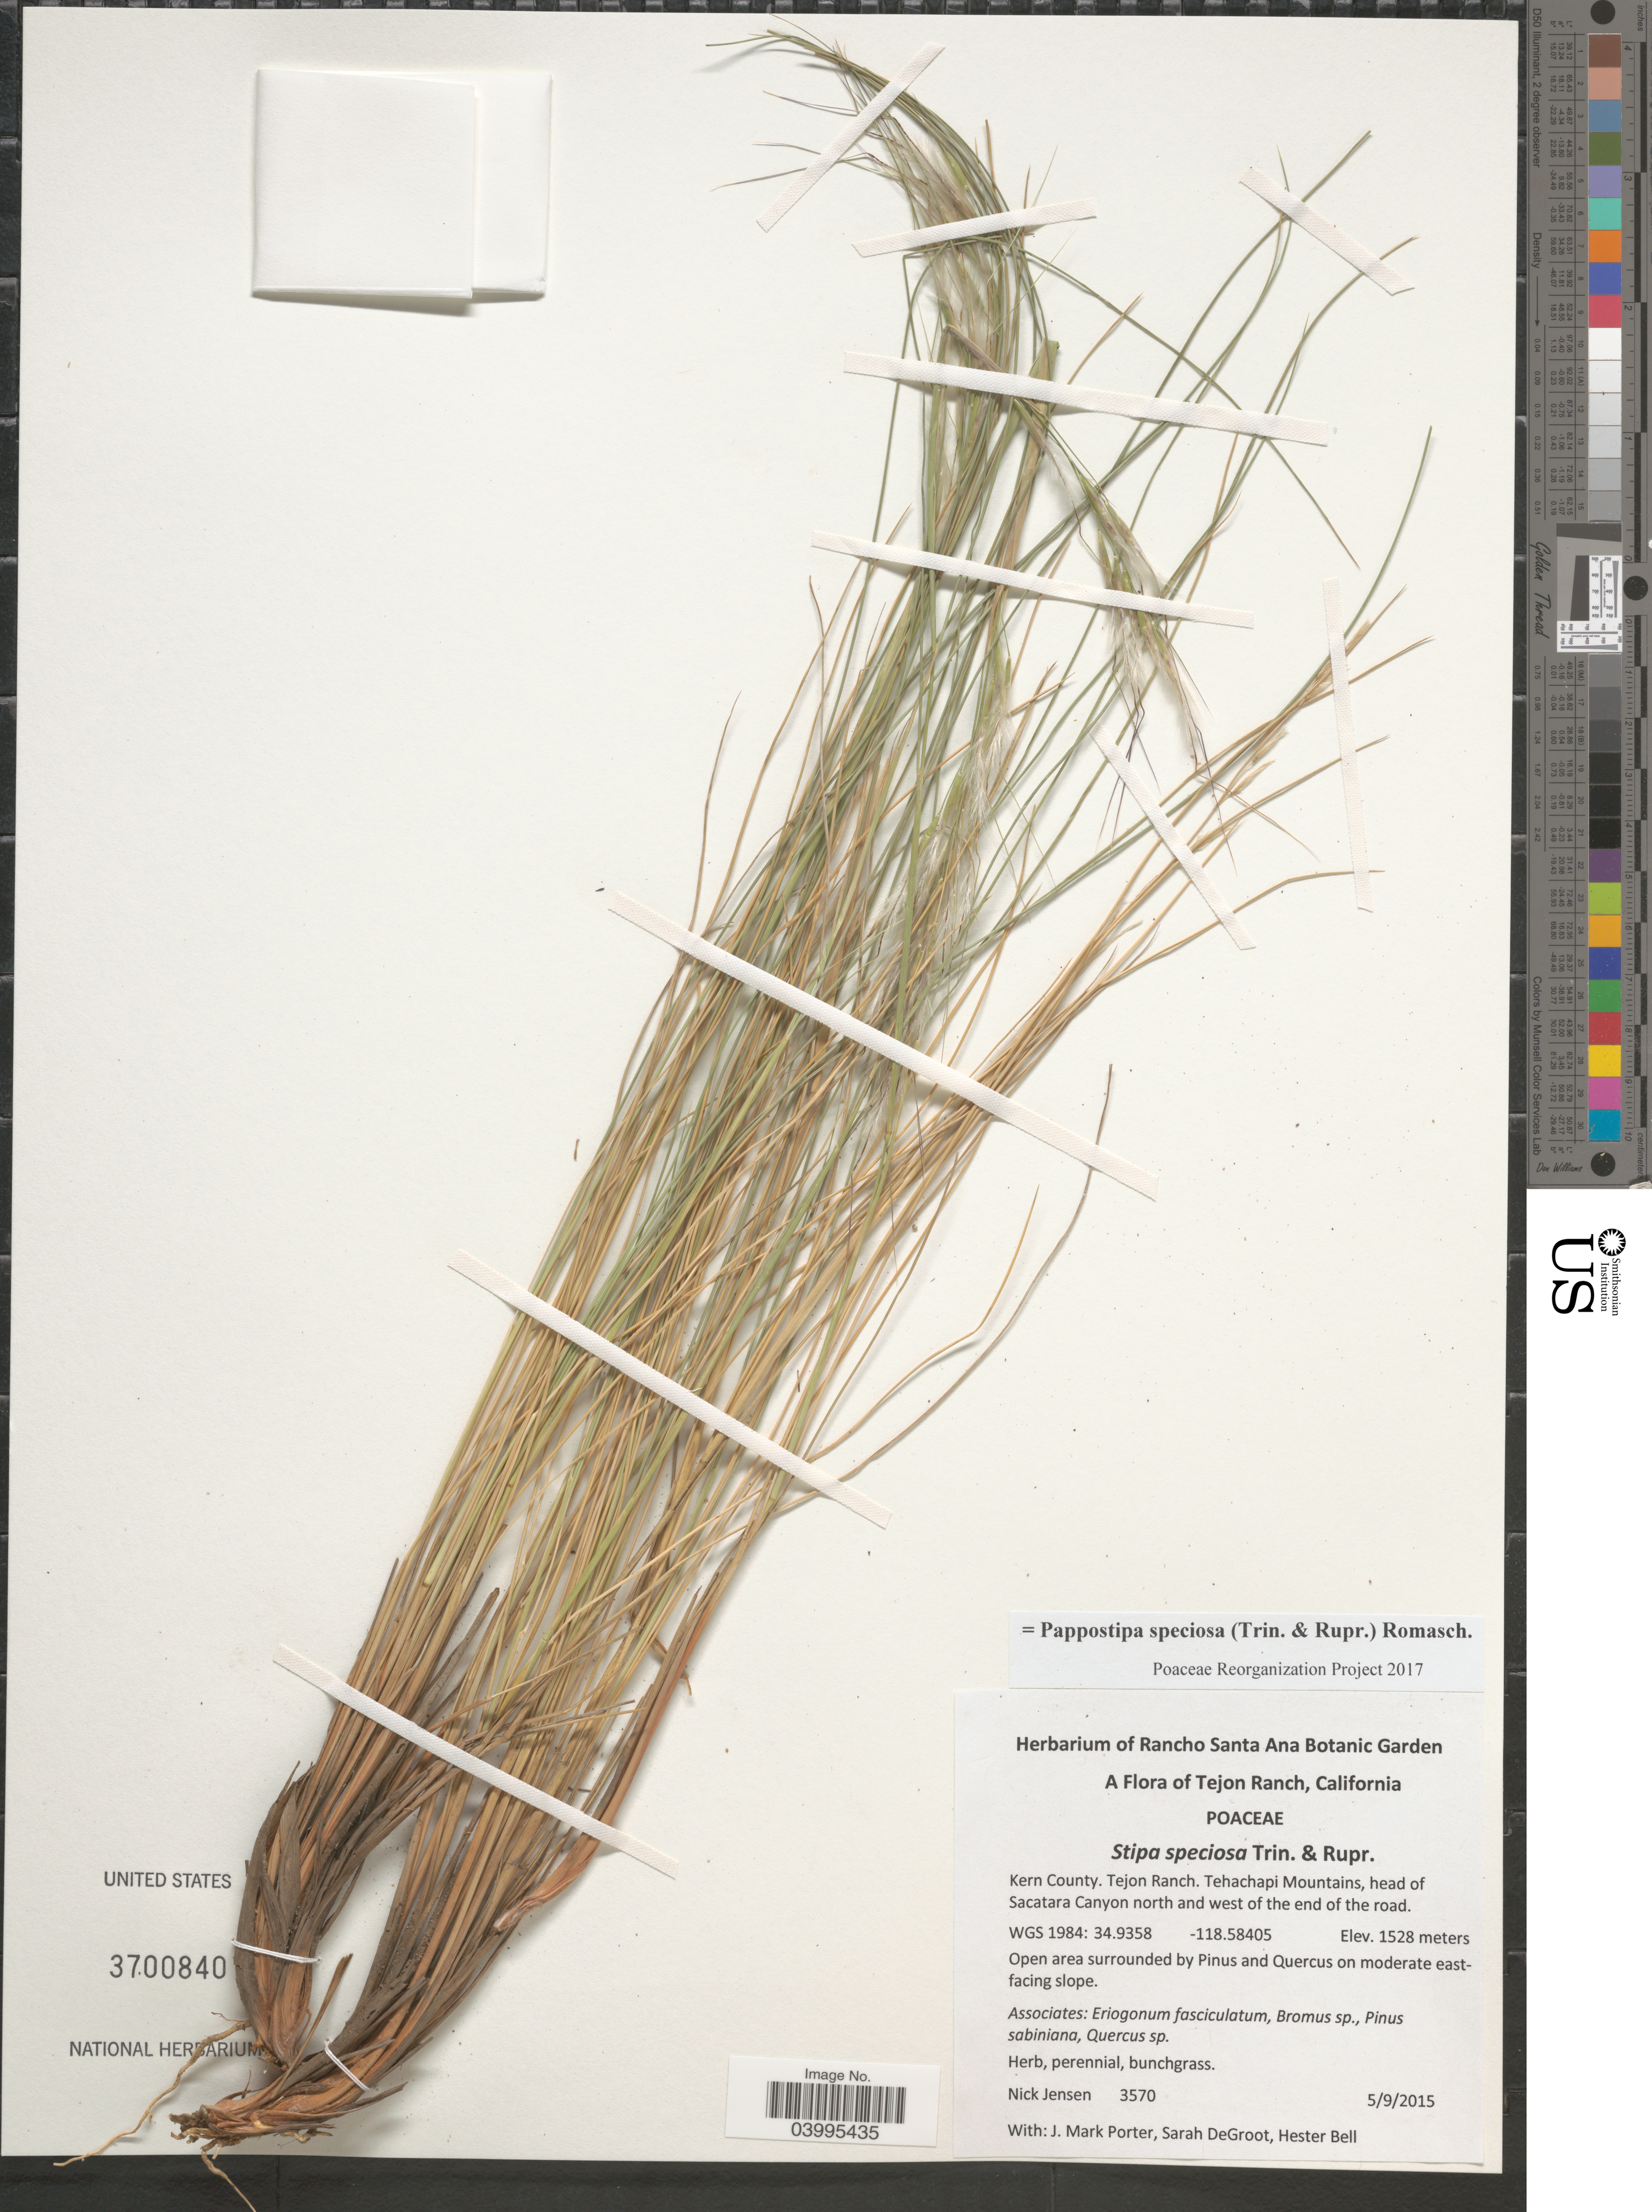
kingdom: Plantae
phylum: Tracheophyta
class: Liliopsida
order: Poales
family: Poaceae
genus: Pappostipa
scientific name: Pappostipa speciosa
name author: (Trin. & Rupr.) Romasch.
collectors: N. Jensen, J. M. Porter, S. De Groot & H. L. Bell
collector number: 3570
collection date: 2015-05-09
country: United States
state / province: California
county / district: Kern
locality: Tejon Ranch. Kern County. Tehachapi Mountains, head of Sacatara Canyon north and west of the end of the road. WGS1984.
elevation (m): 1528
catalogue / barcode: US 3700840